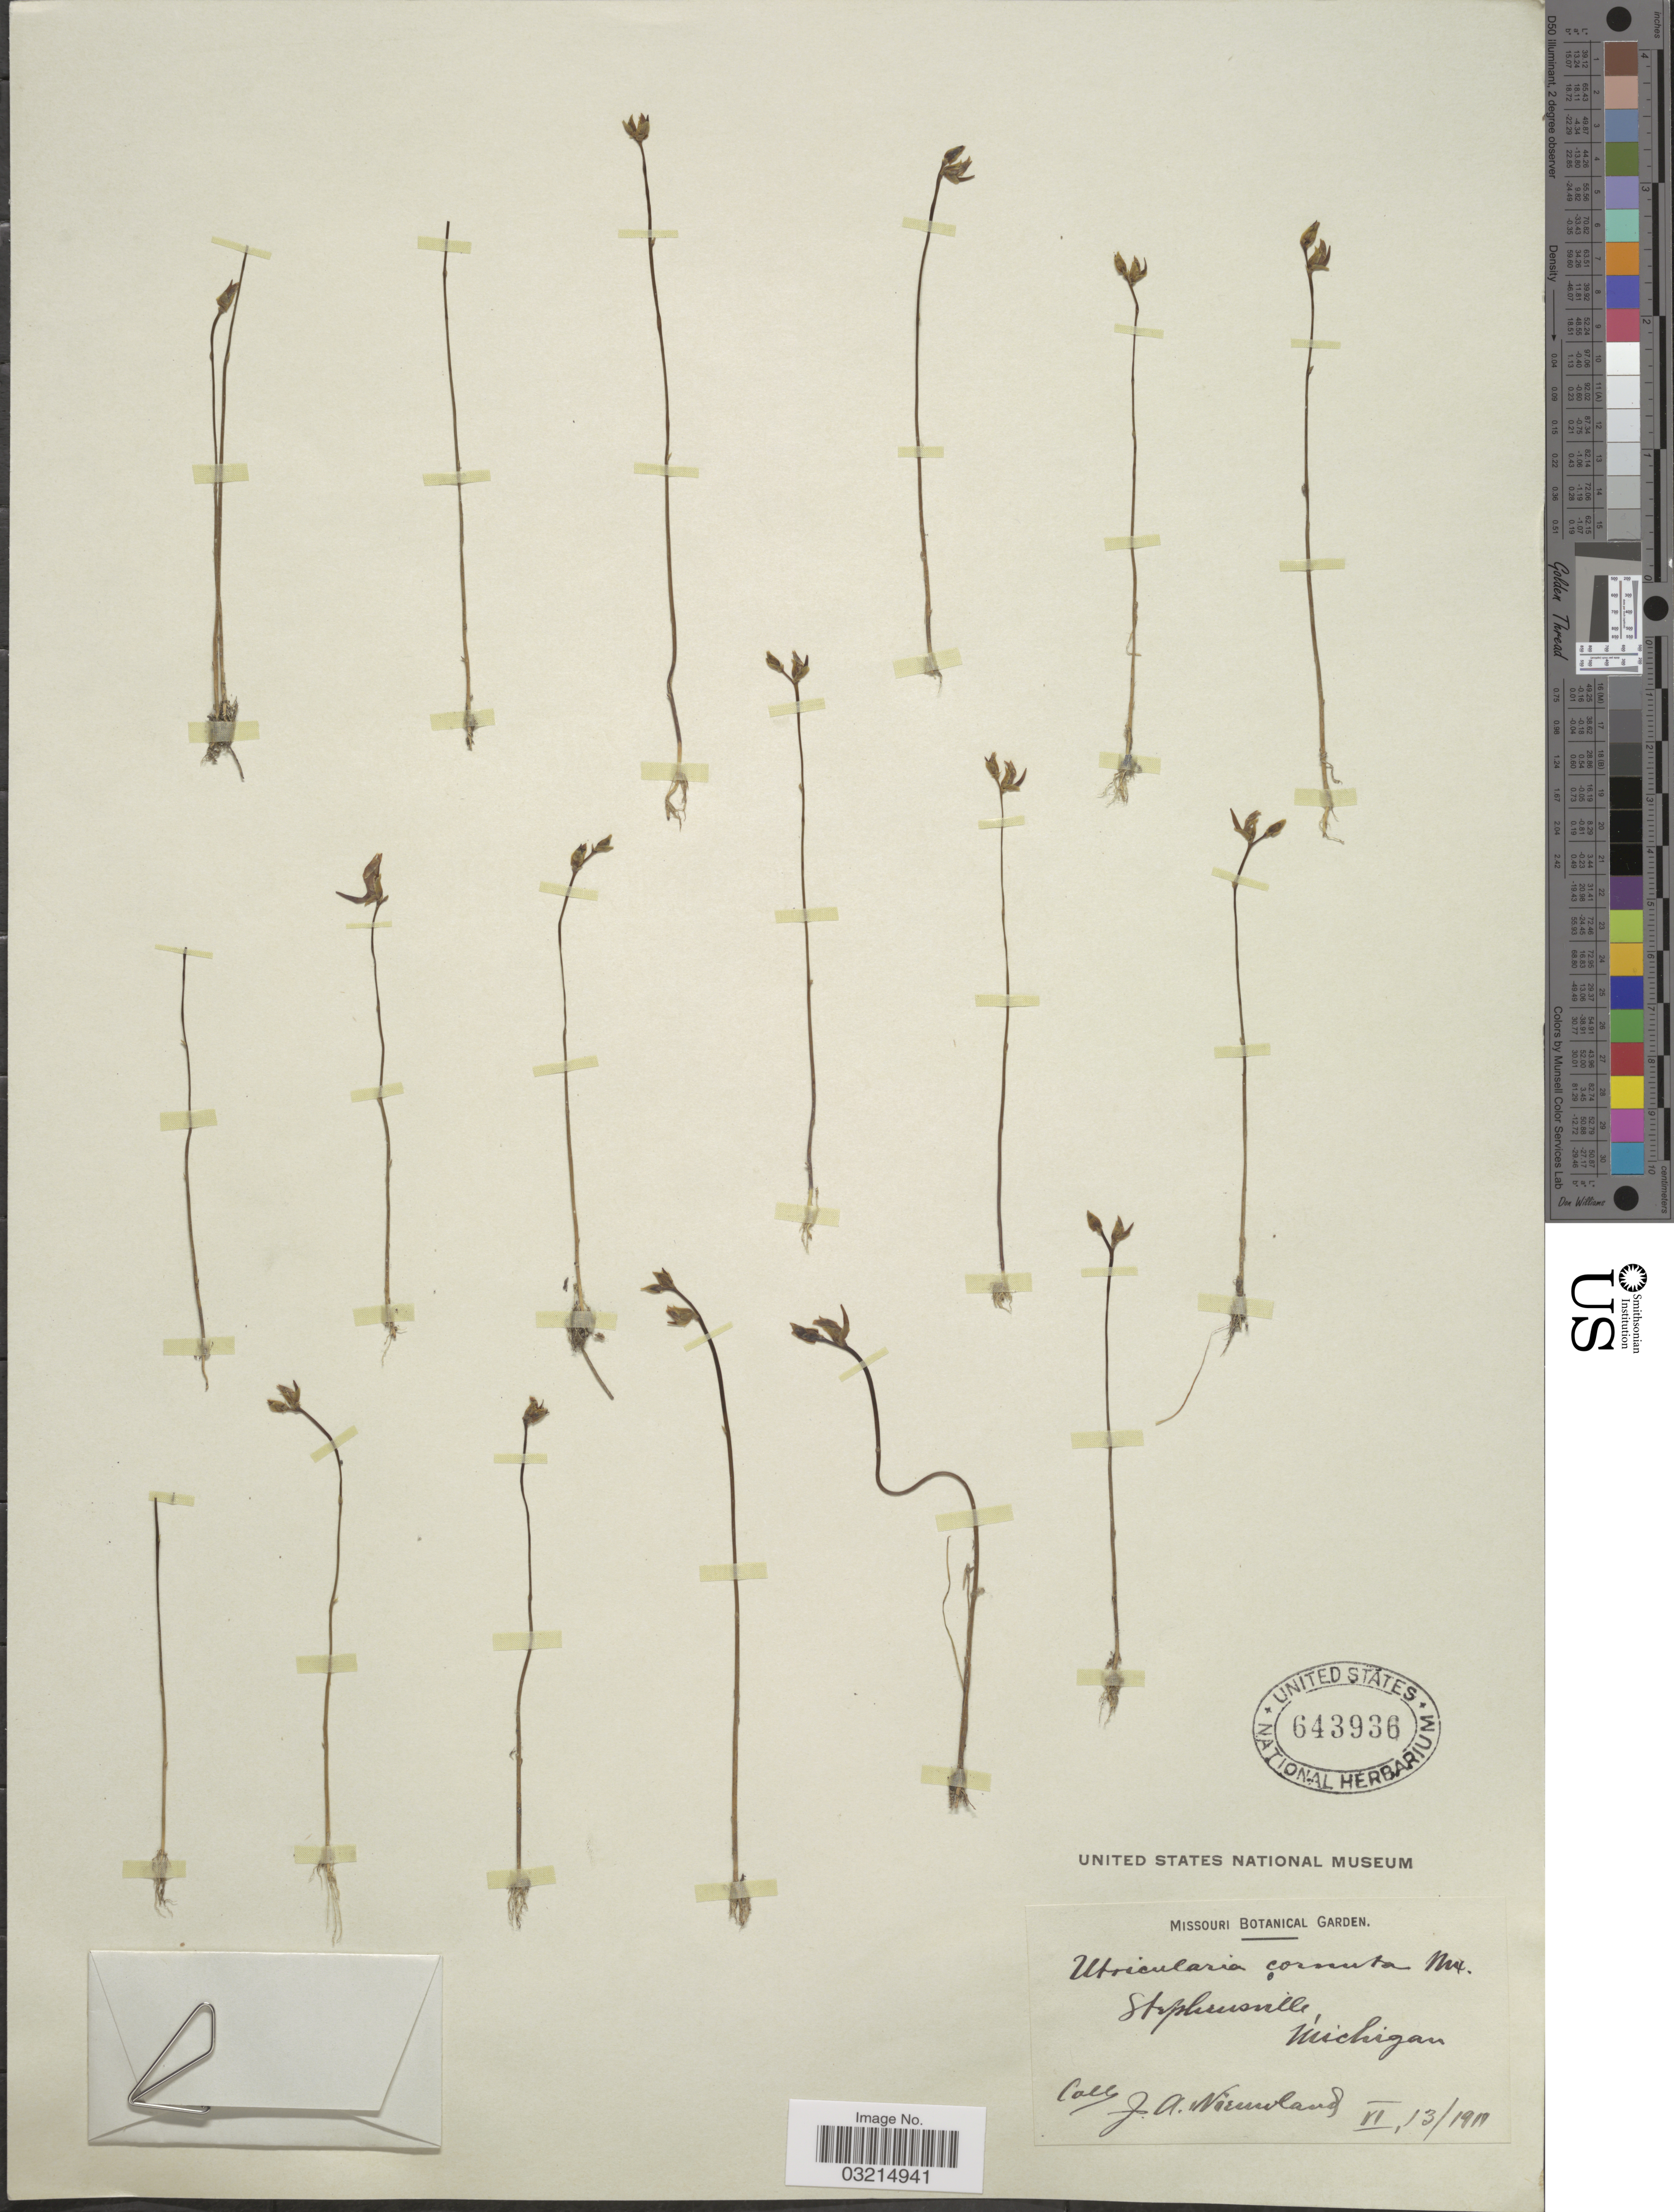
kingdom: Plantae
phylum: Tracheophyta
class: Magnoliopsida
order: Lamiales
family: Lentibulariaceae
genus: Utricularia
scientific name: Utricularia cornuta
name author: Michx.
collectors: J. A. Nieuwland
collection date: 1919-06-03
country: United States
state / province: Michigan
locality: Stephensville.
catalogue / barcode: US 643936